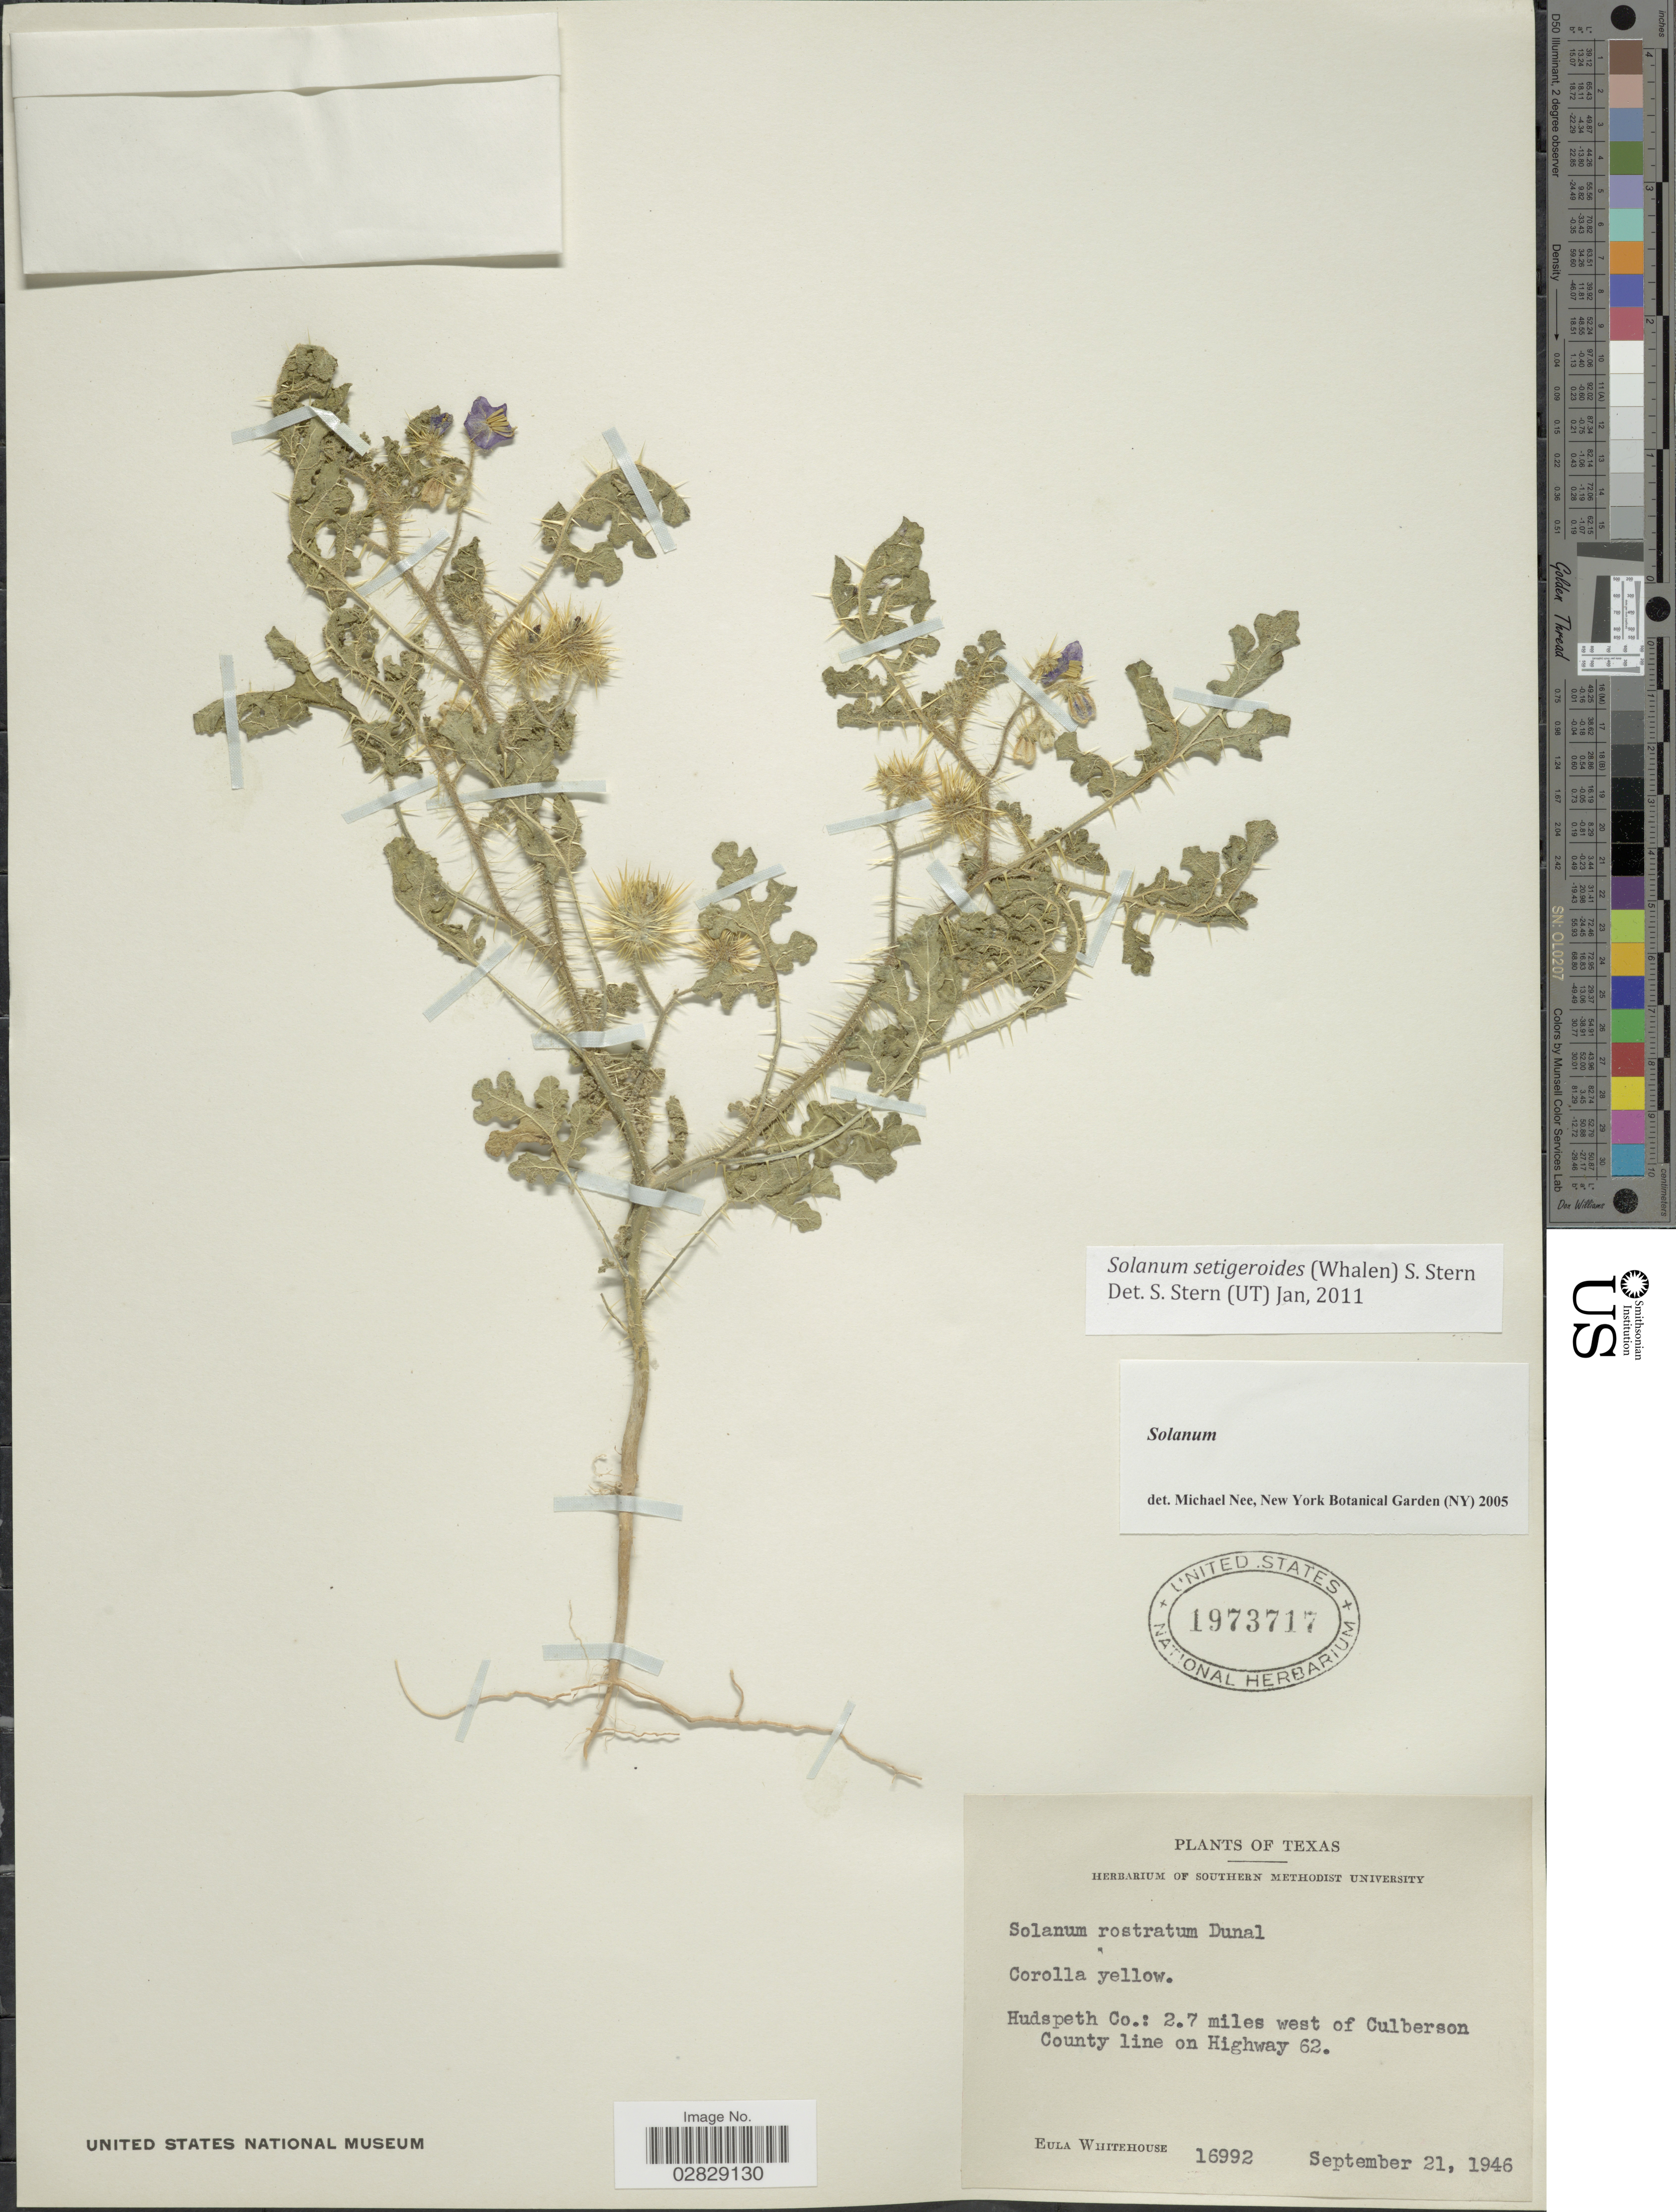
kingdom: Plantae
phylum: Tracheophyta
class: Magnoliopsida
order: Solanales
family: Solanaceae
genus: Solanum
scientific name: Solanum setigeroides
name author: (Whalen) S.R. Stern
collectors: E. Whitehouse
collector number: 16992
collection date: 1946-09-21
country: United States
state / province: Texas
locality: Hudspeth Co.: 2.7 miles west of Culberson County line on Highway 62.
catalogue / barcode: US 1973717